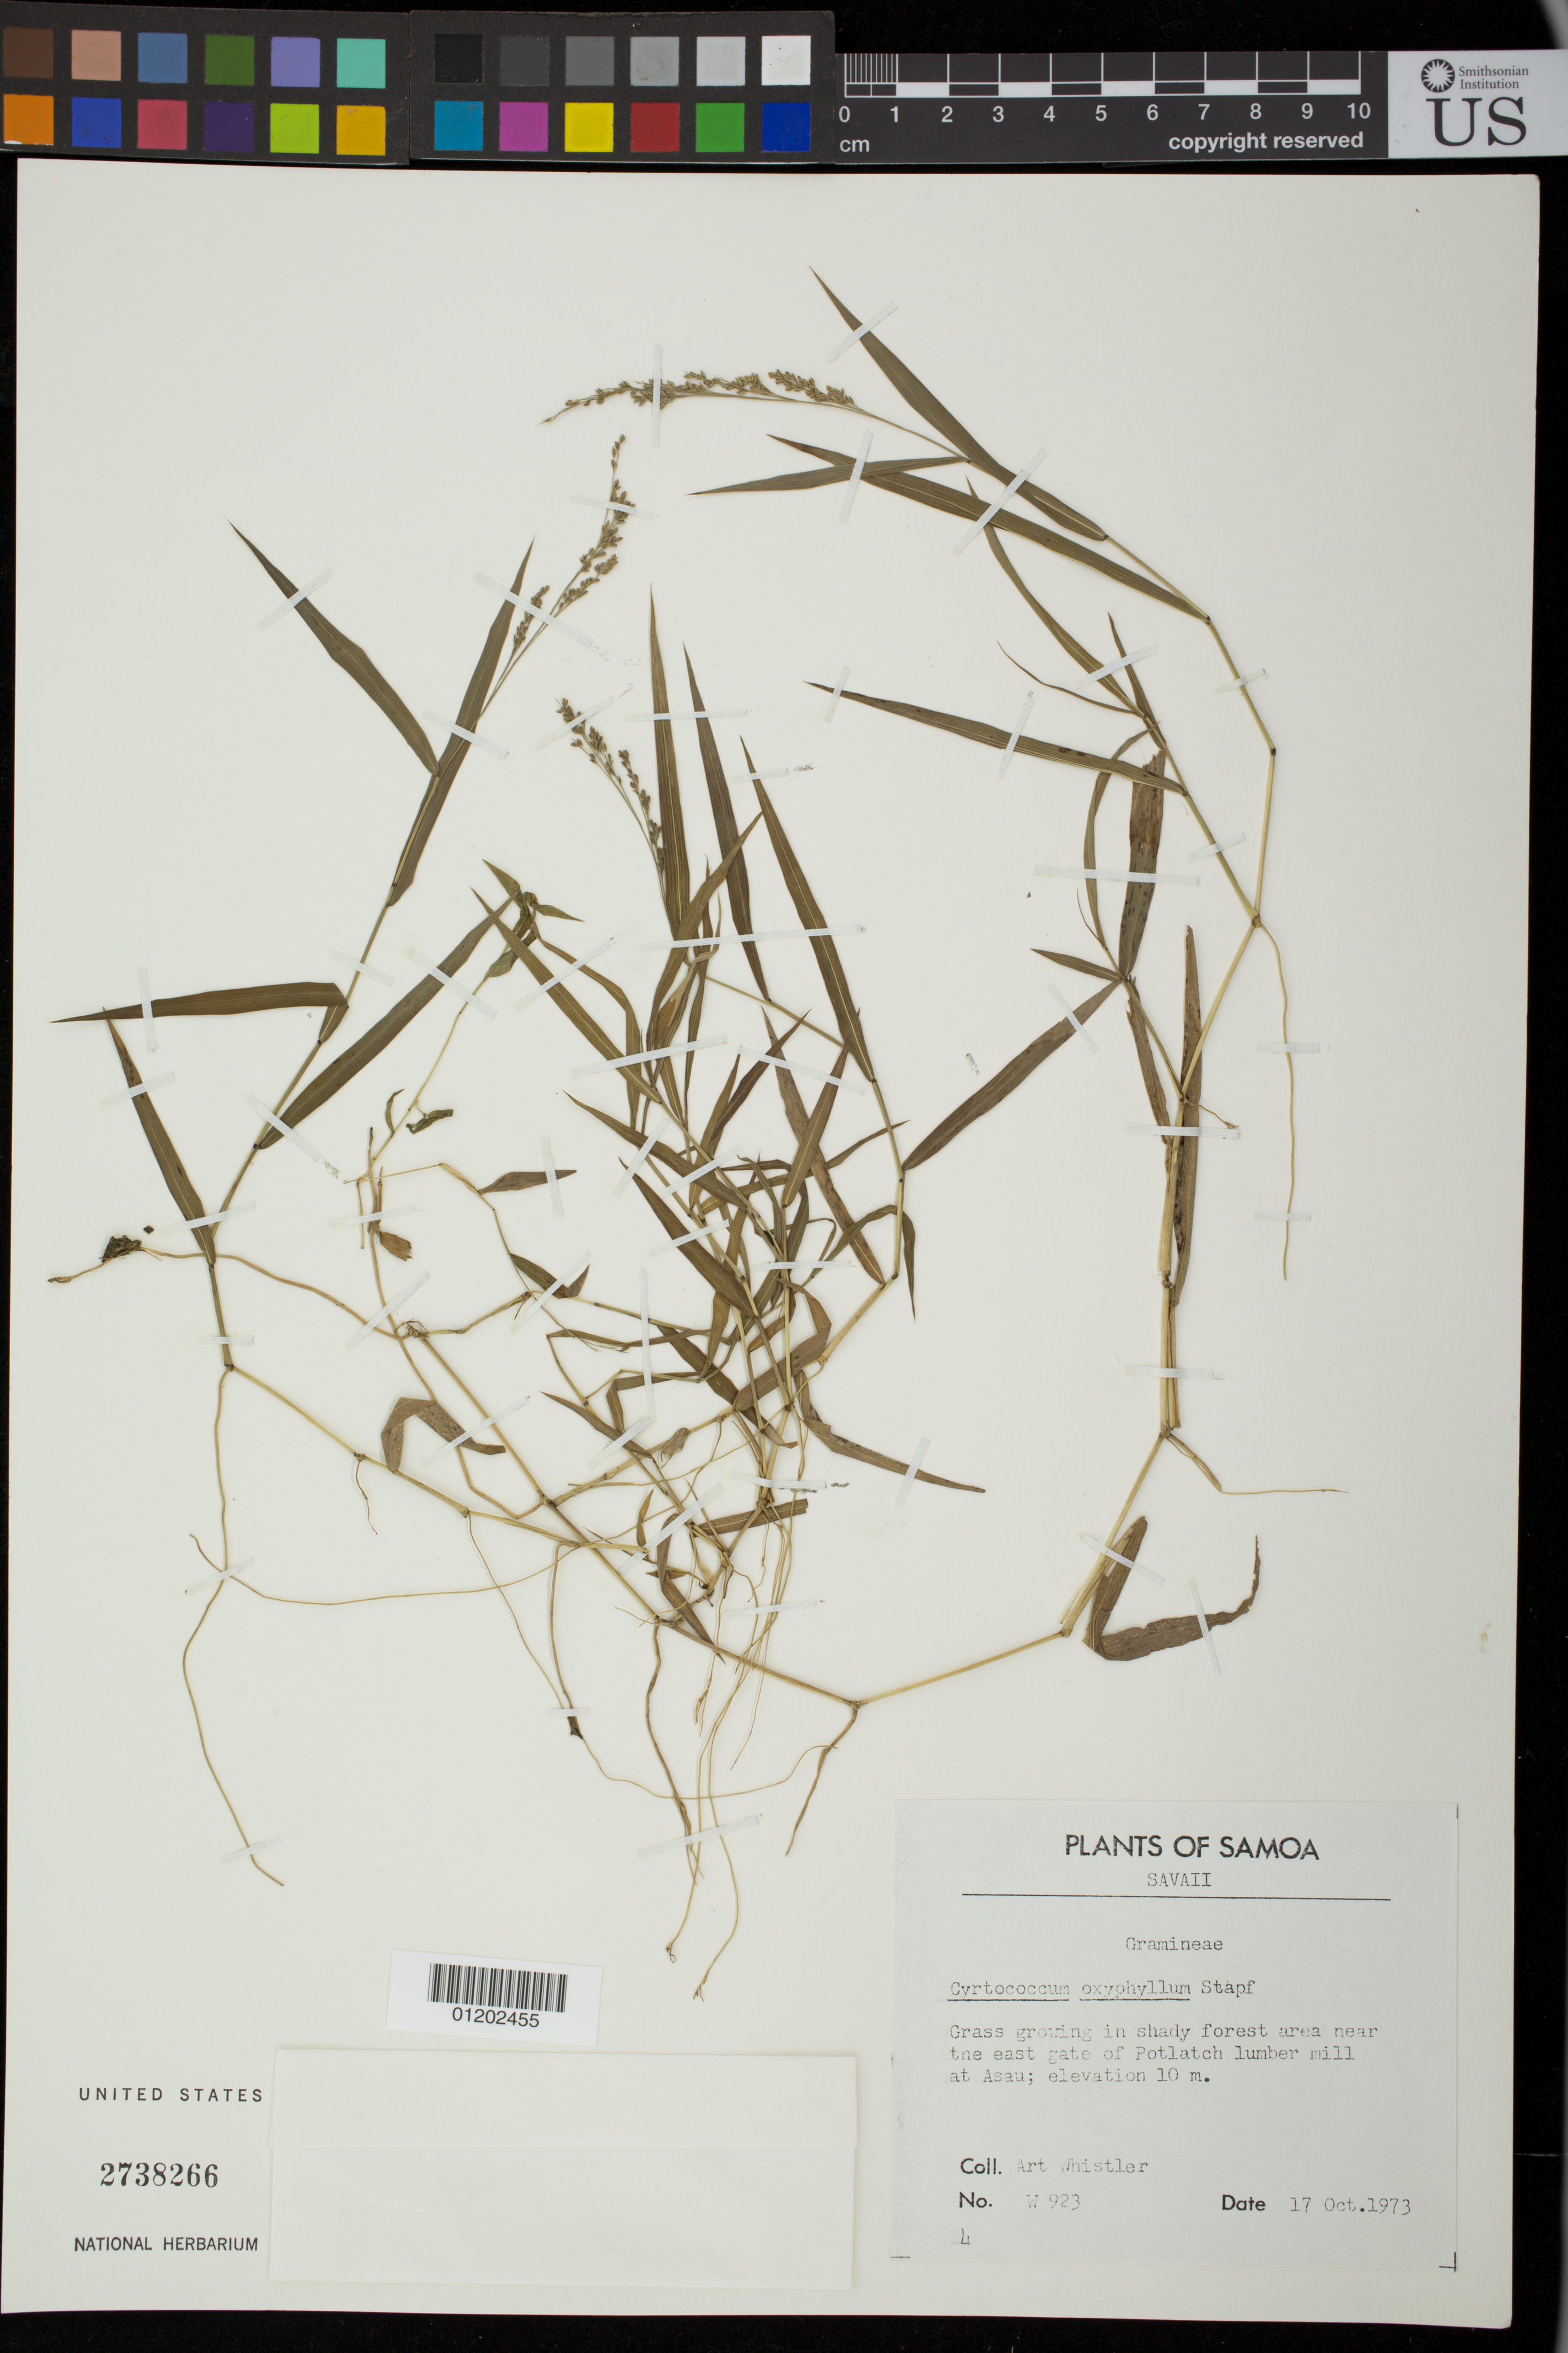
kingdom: Plantae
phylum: Tracheophyta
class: Liliopsida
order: Poales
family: Poaceae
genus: Cyrtococcum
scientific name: Cyrtococcum oxyphyllum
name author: (Steud.) Stapf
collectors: A. Whistler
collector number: W923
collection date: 1973-10-17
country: Samoa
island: Savai'i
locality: Near the east gate of Potlatch lumber mill at Asau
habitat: shady forest area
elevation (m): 10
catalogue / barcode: US 2738266